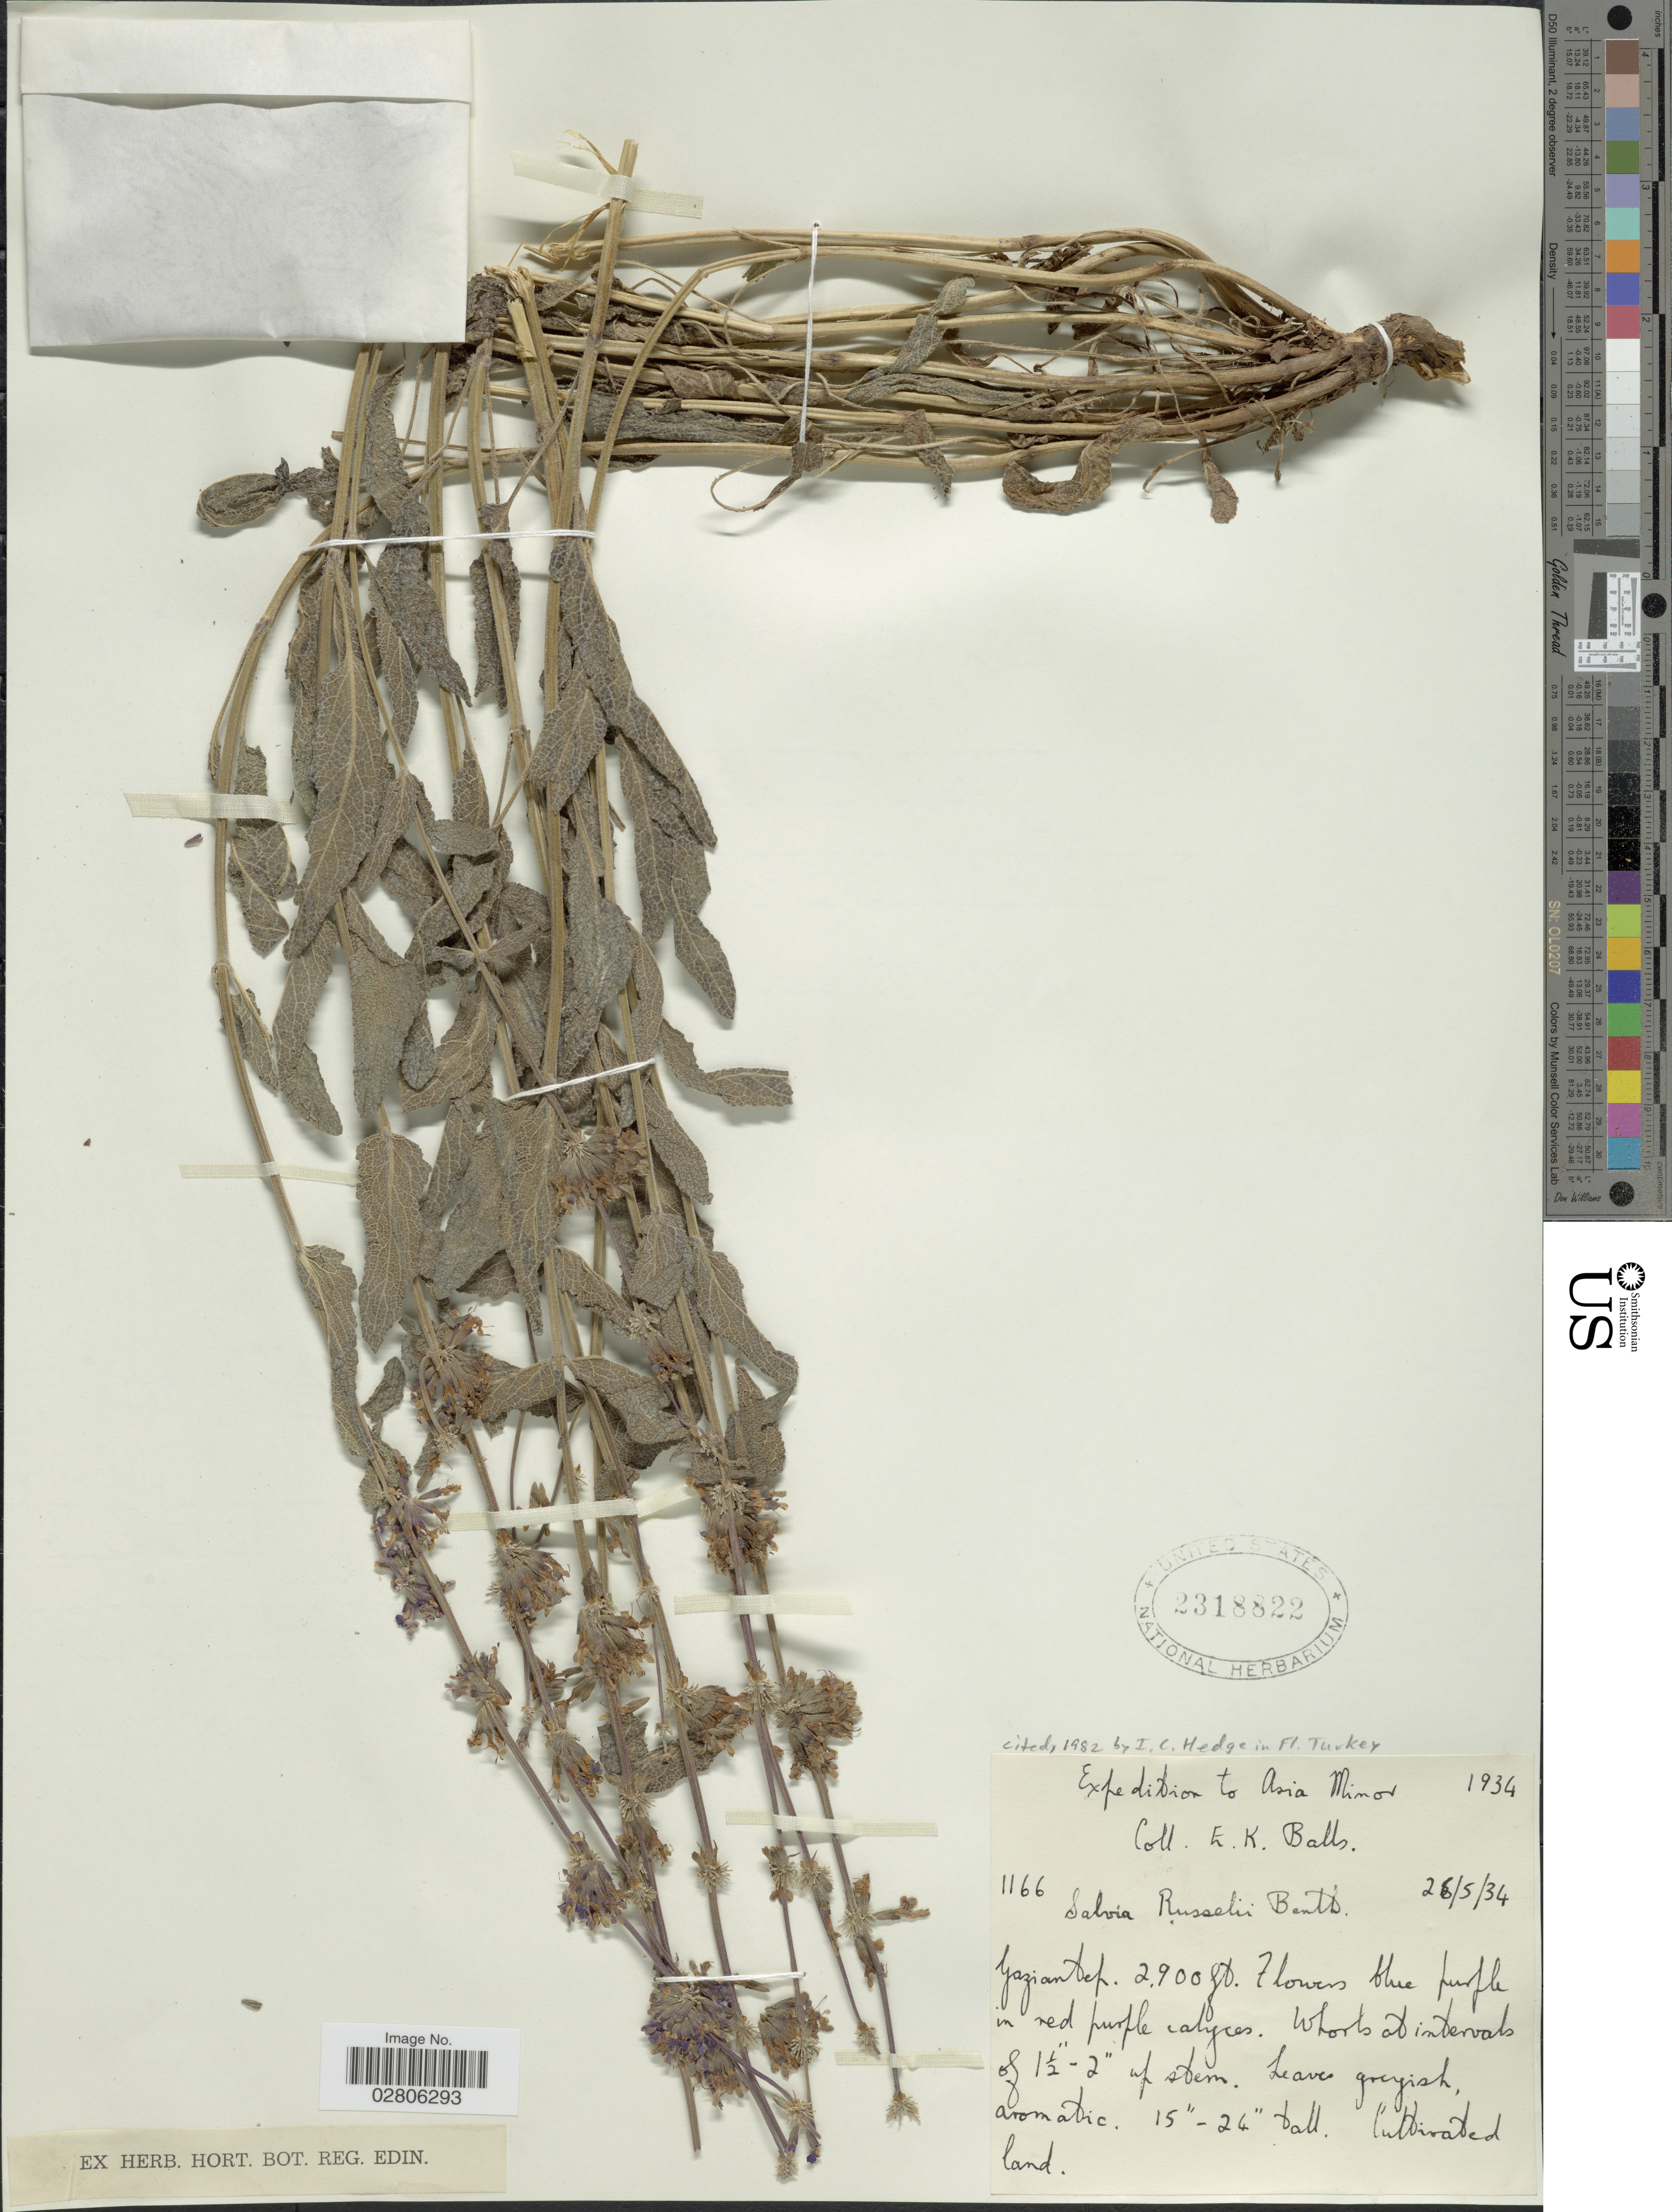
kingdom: Plantae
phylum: Tracheophyta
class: Magnoliopsida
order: Lamiales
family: Lamiaceae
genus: Salvia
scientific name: Salvia russellii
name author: Benth.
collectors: E. K. Balls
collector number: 1166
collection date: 1934-05-26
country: Turkey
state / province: Gaziantep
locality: Asia Minor [interpreted], Gaziantep.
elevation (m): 884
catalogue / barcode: US 2318822